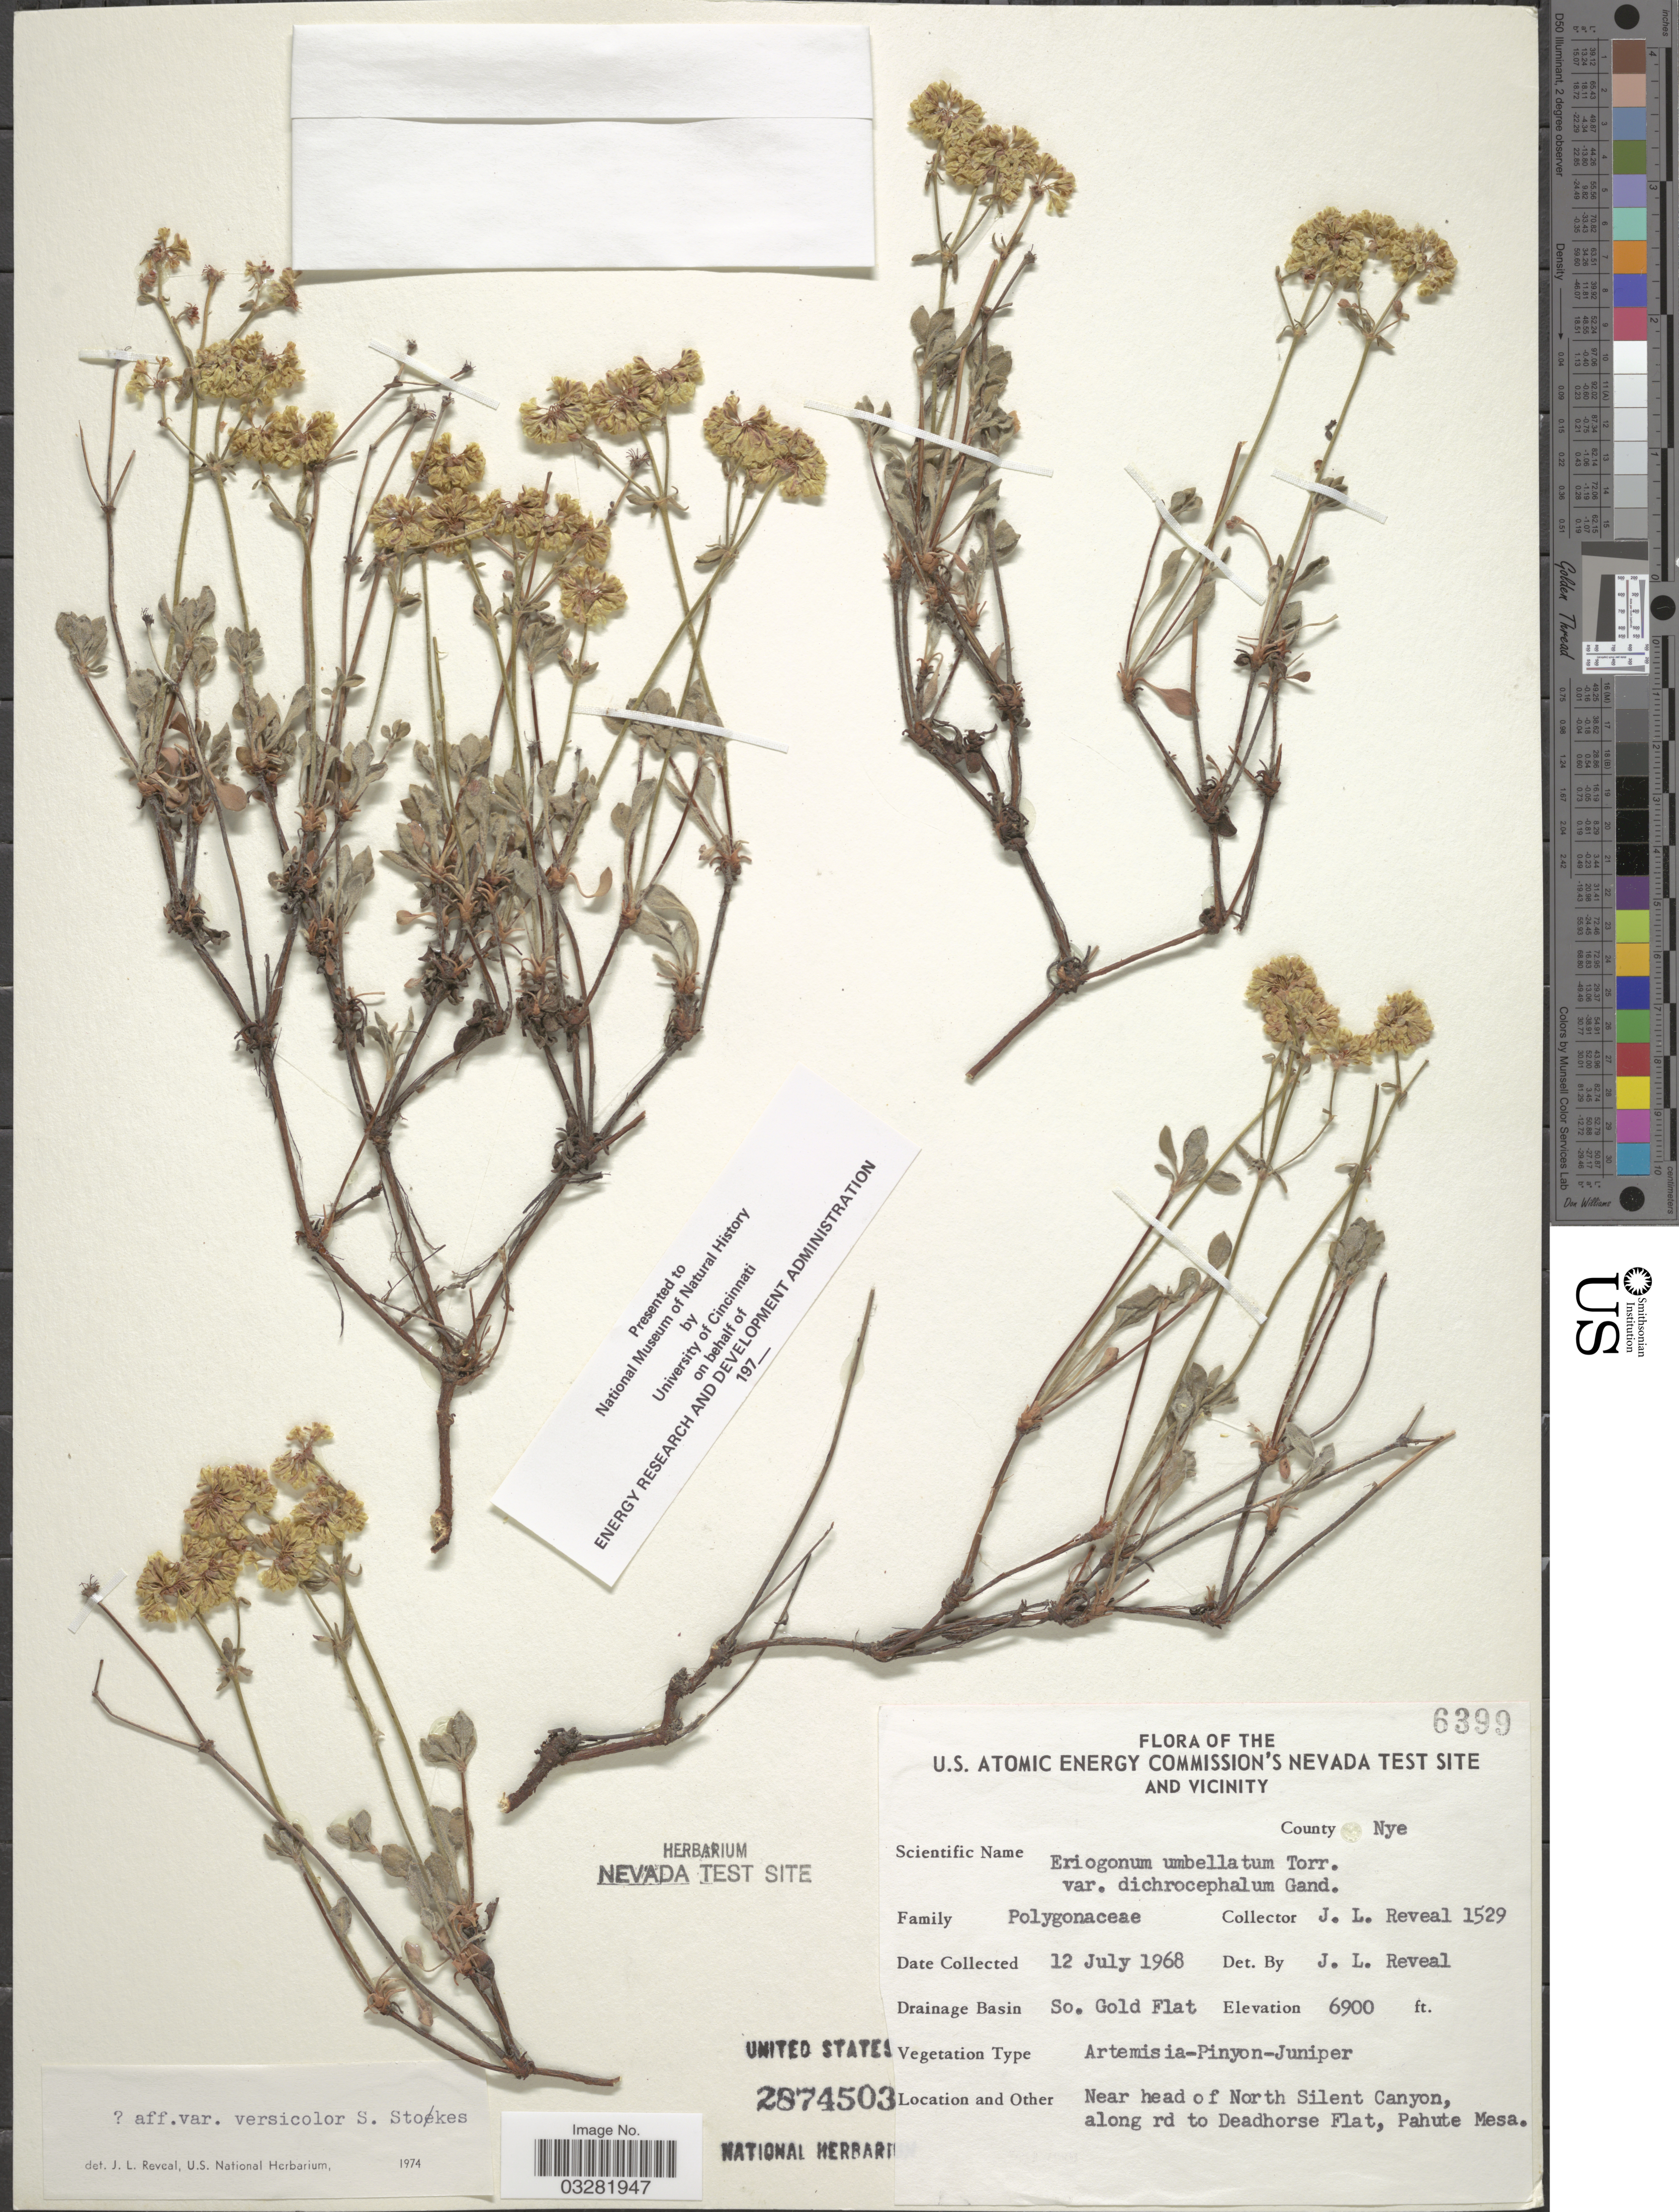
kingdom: Plantae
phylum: Tracheophyta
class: Magnoliopsida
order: Caryophyllales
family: Polygonaceae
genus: Eriogonum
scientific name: Eriogonum umbellatum var. versicolor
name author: S. Stokes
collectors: J. L. Reveal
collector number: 1529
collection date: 1968-07-12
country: United States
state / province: Nevada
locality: The U.S. Atomic Energy Commission's Nevada Test Site and Vicinity. County Nye. Drainage Basin So. Gold Flat. Near head of North Silent Canyon, along rd to Deadhorse Flat, Pahute Mesa.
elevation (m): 2103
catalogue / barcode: US 2874503